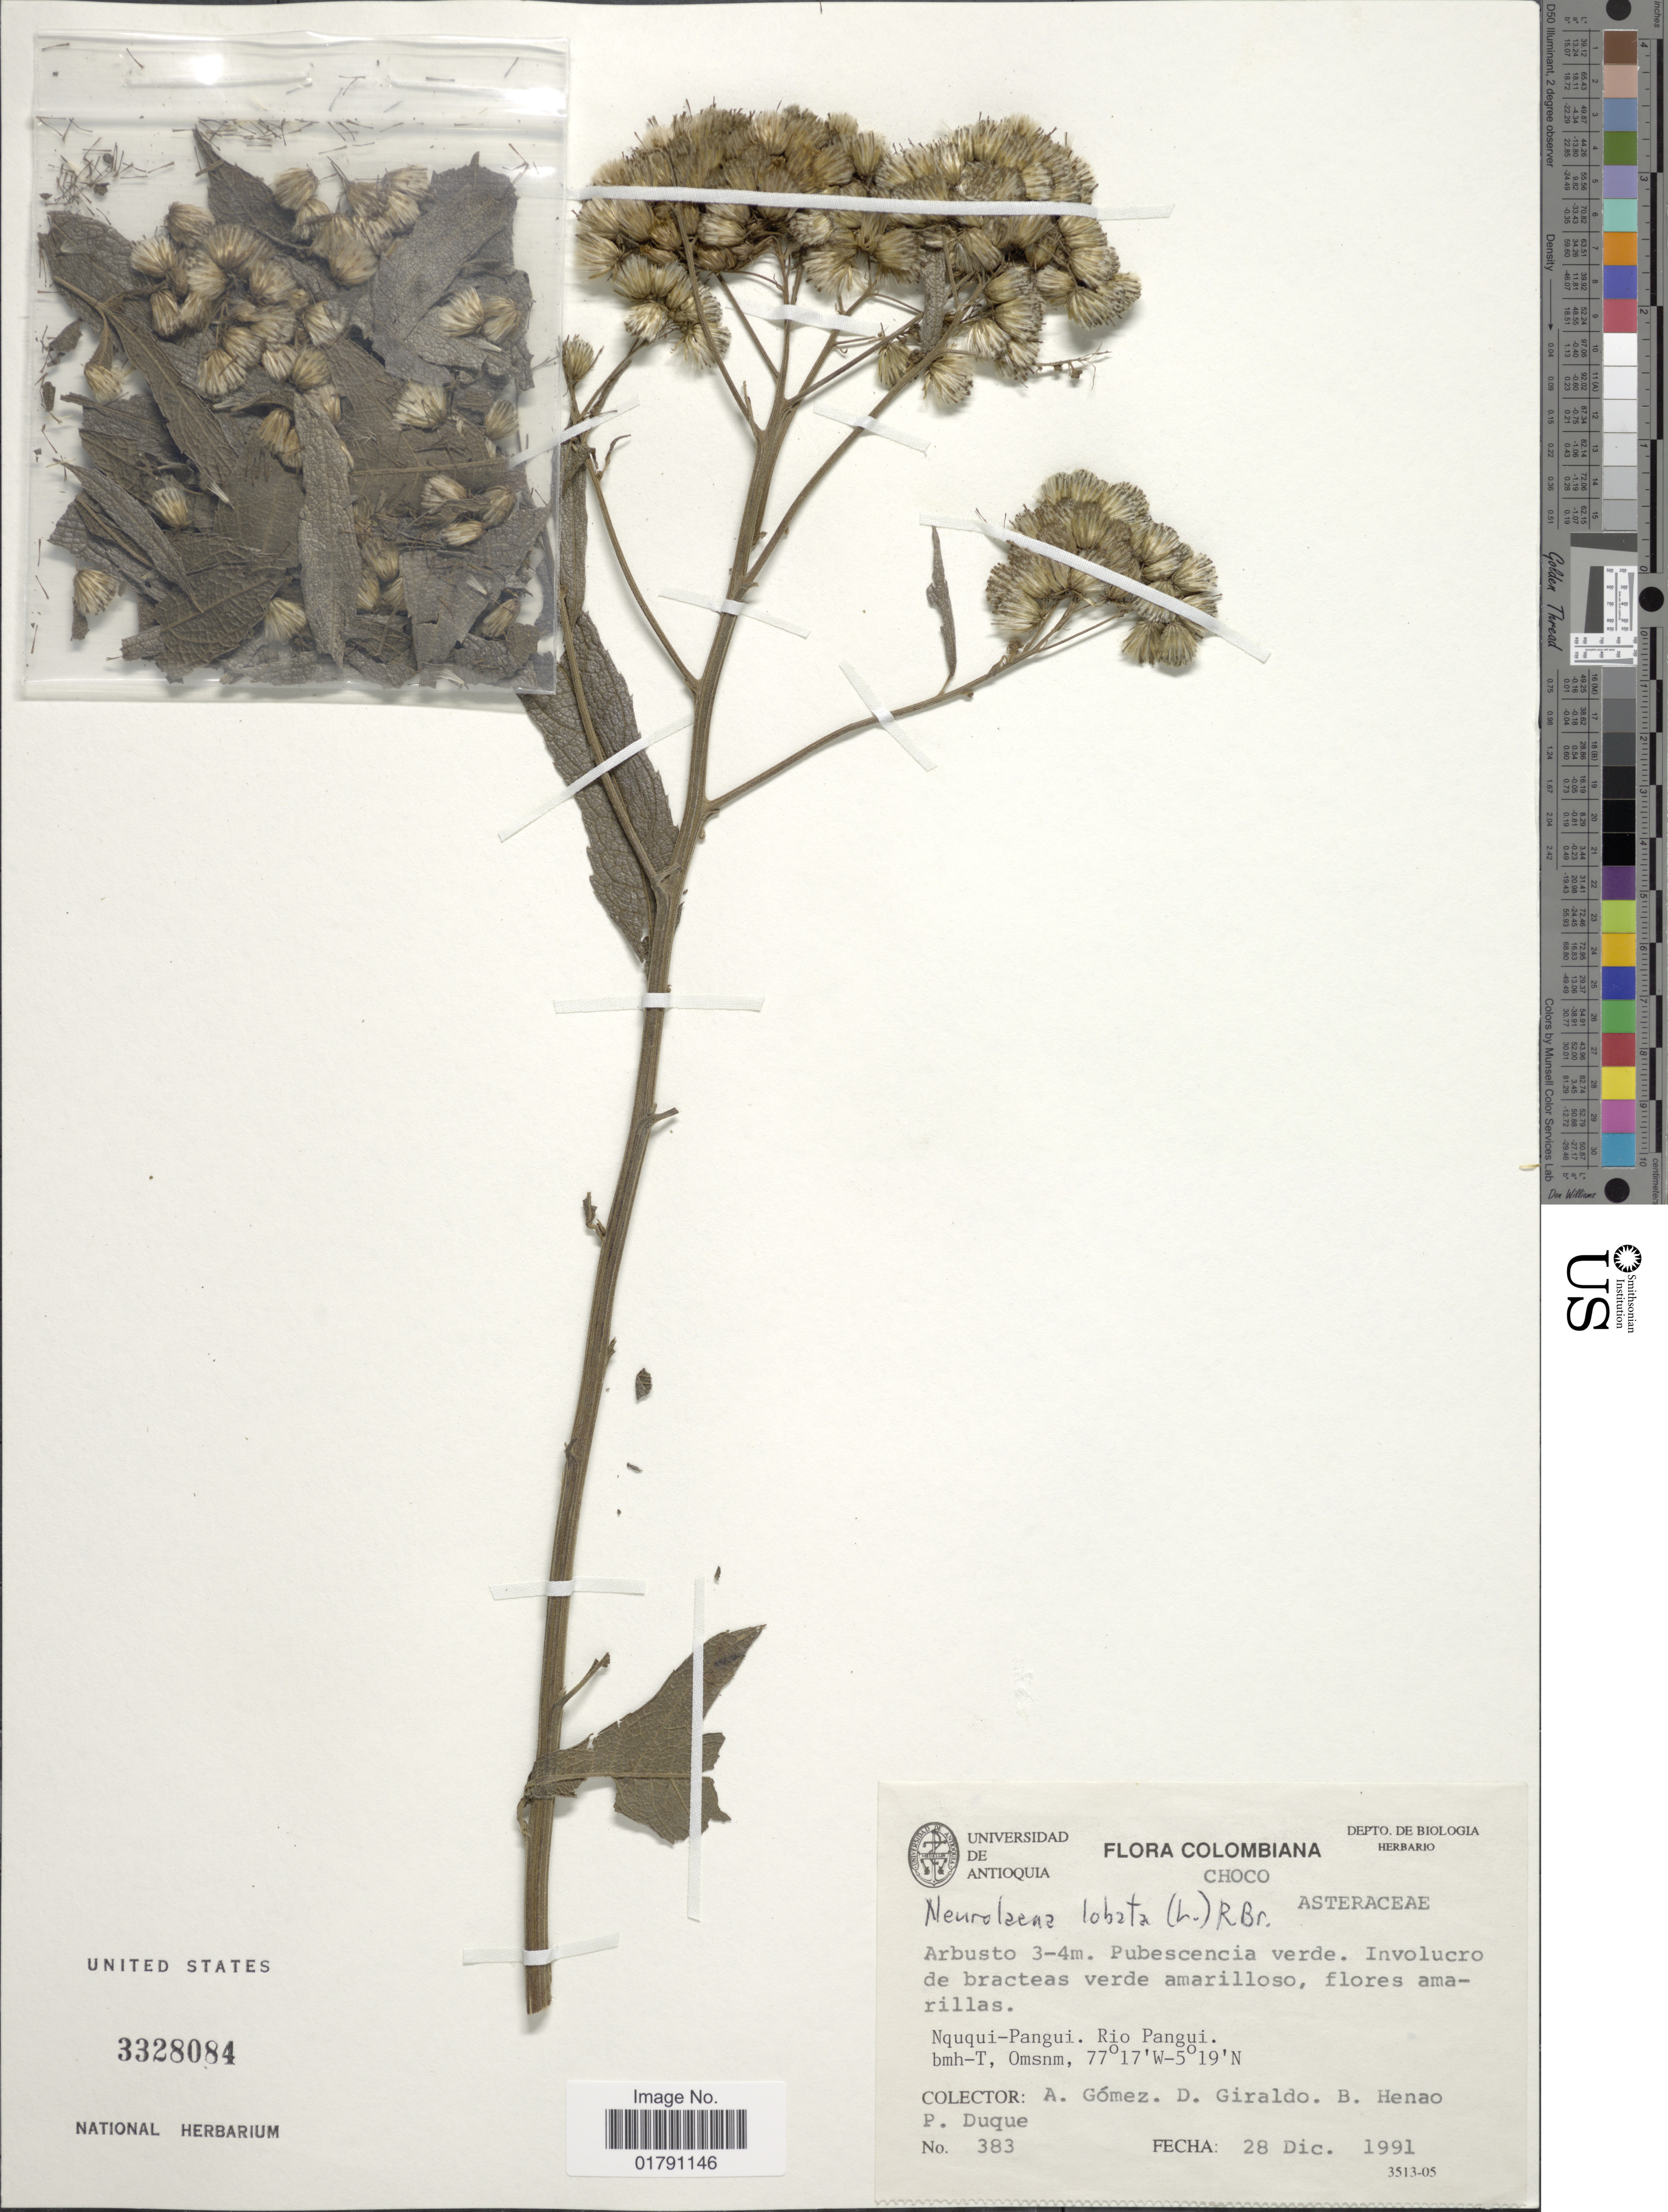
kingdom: Plantae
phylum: Tracheophyta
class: Magnoliopsida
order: Asterales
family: Asteraceae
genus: Neurolaena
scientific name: Neurolaena lobata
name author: (L.) R. Br. ex Cass.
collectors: A. Gómez, D. Giraldo, B. Henao & P. Duque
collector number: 383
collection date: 1991-12-28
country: Colombia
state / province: Chocó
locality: Nququi-Pangui, Rio Pangui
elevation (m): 0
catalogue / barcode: US 3328084